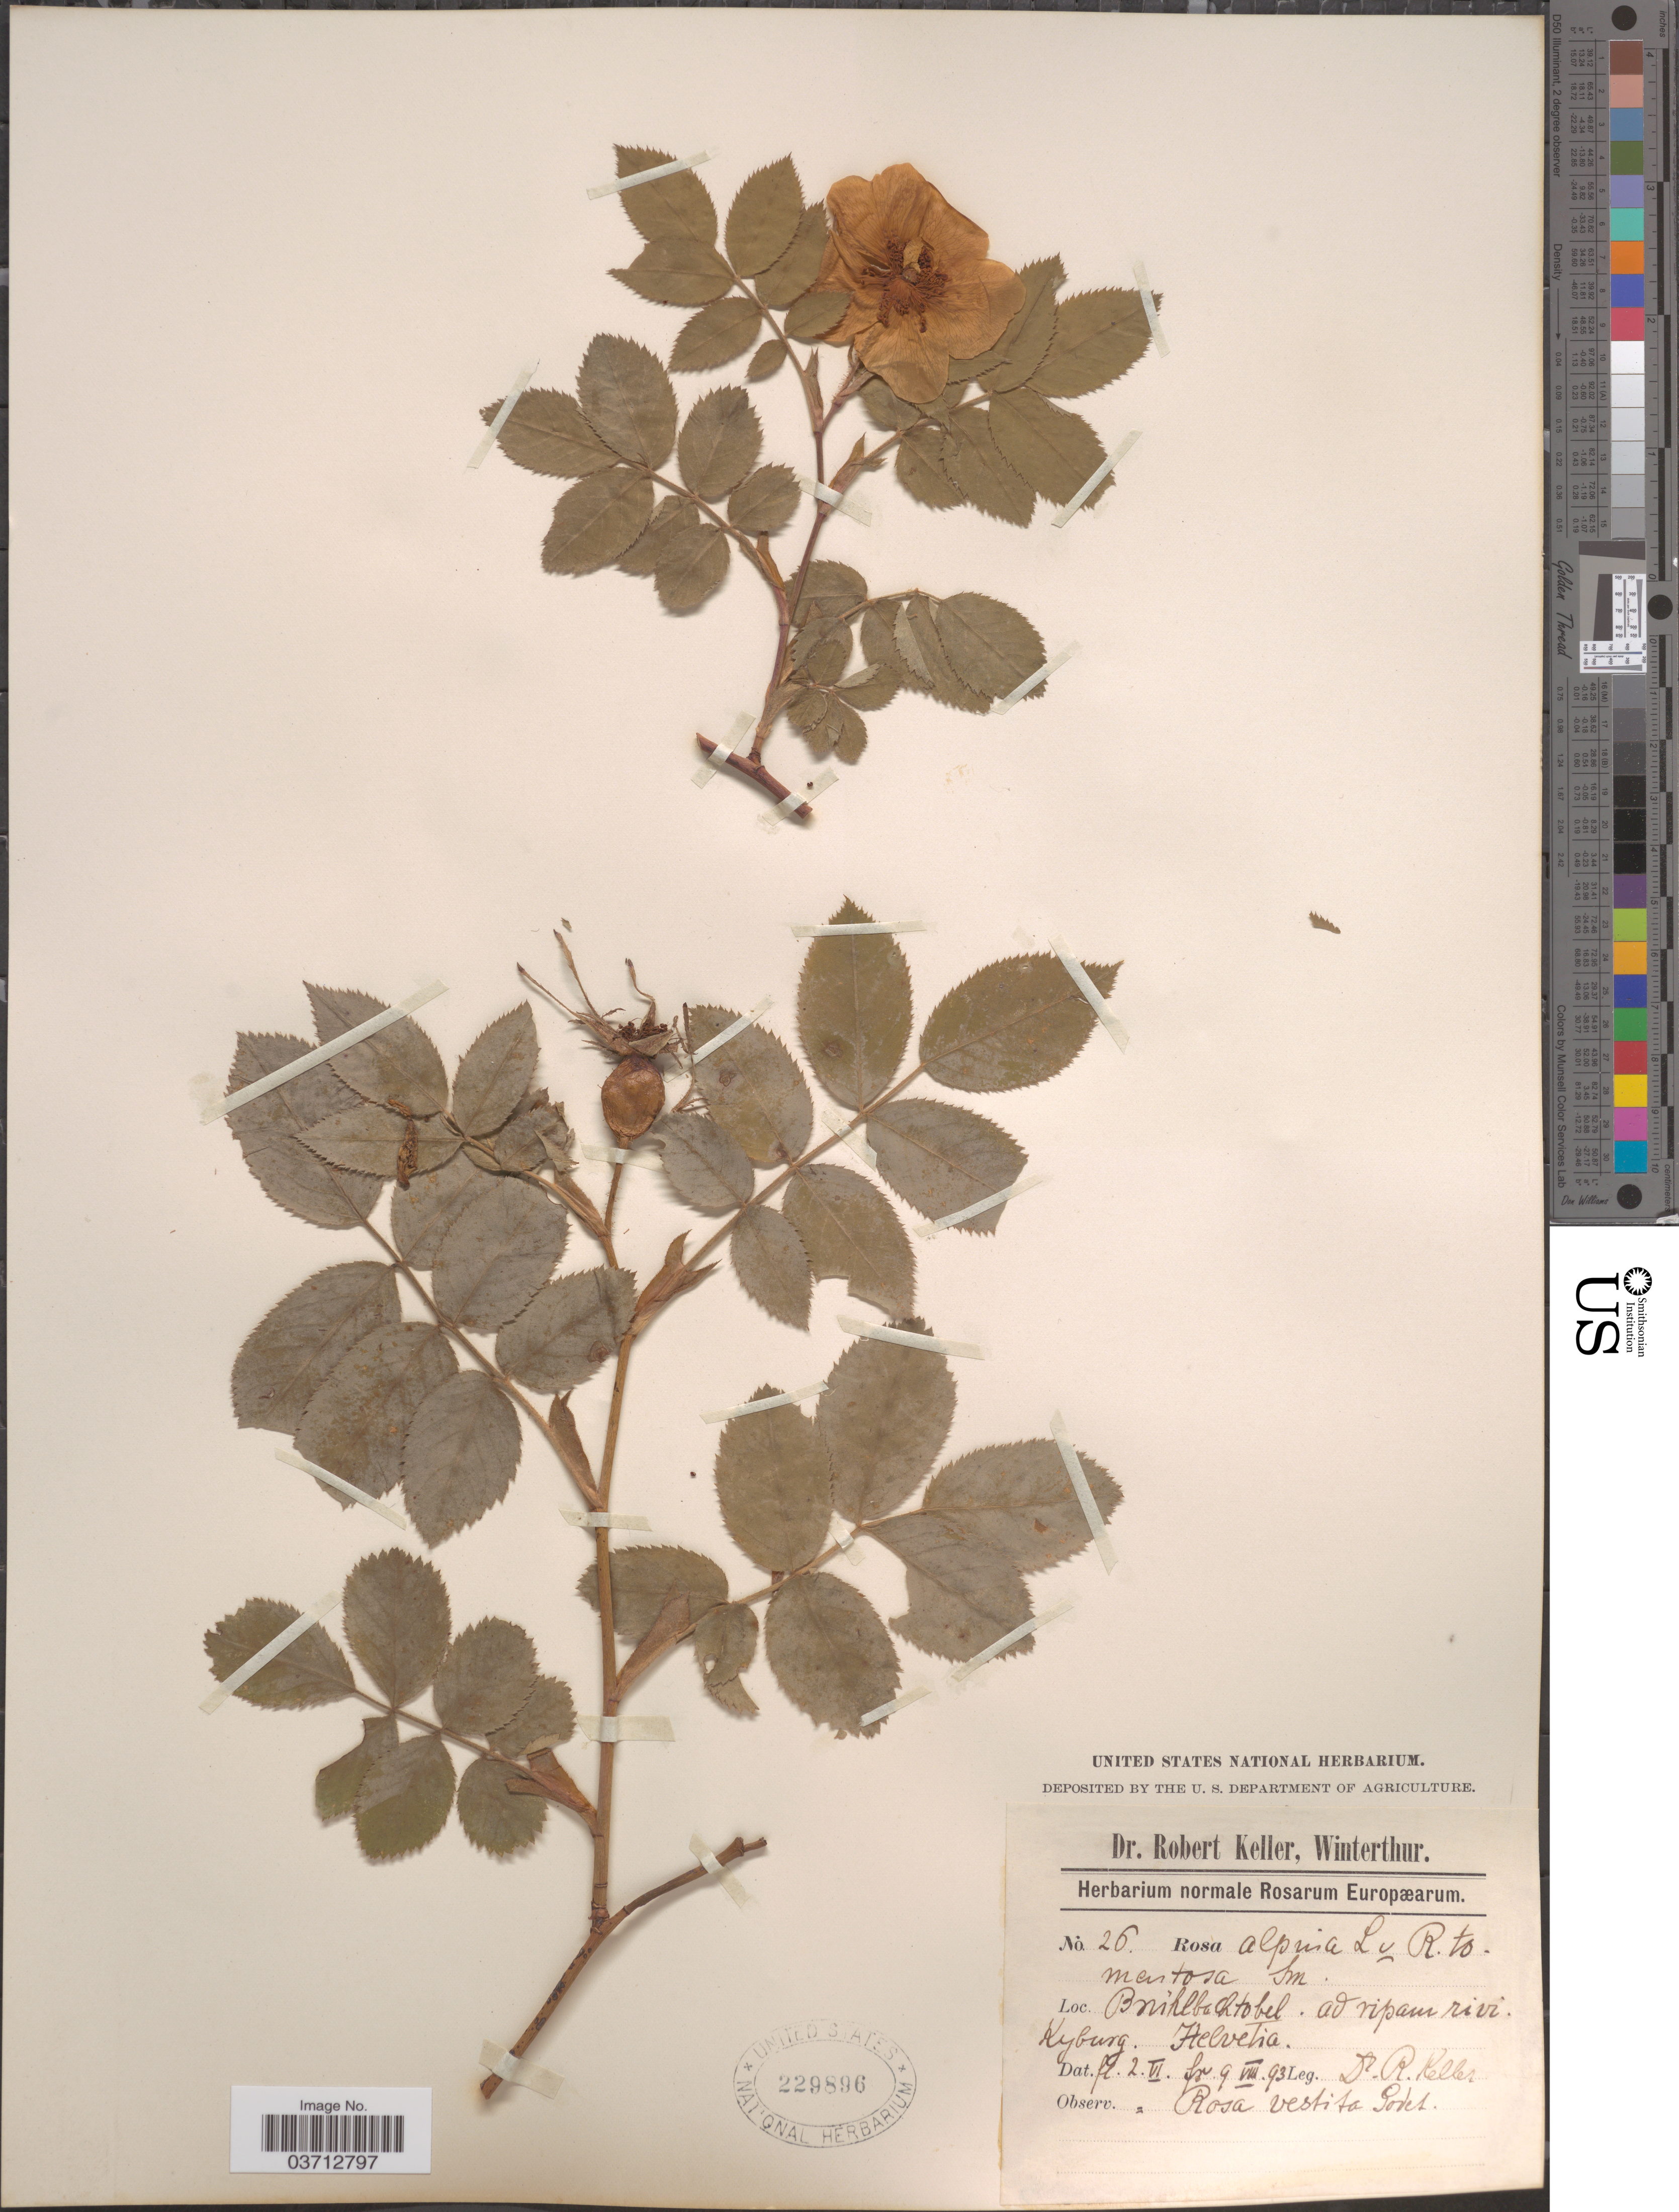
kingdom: Plantae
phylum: Tracheophyta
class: Magnoliopsida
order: Rosales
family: Rosaceae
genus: Rosa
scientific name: Rosa alpina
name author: L.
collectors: R. Keller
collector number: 26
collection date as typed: Transcribed d/m/y: 2/6/93 to 9/8/93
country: Switzerland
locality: Brühlbachtobel. ad ripam rivi Kyburg. Helvetia.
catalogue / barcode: US 229896